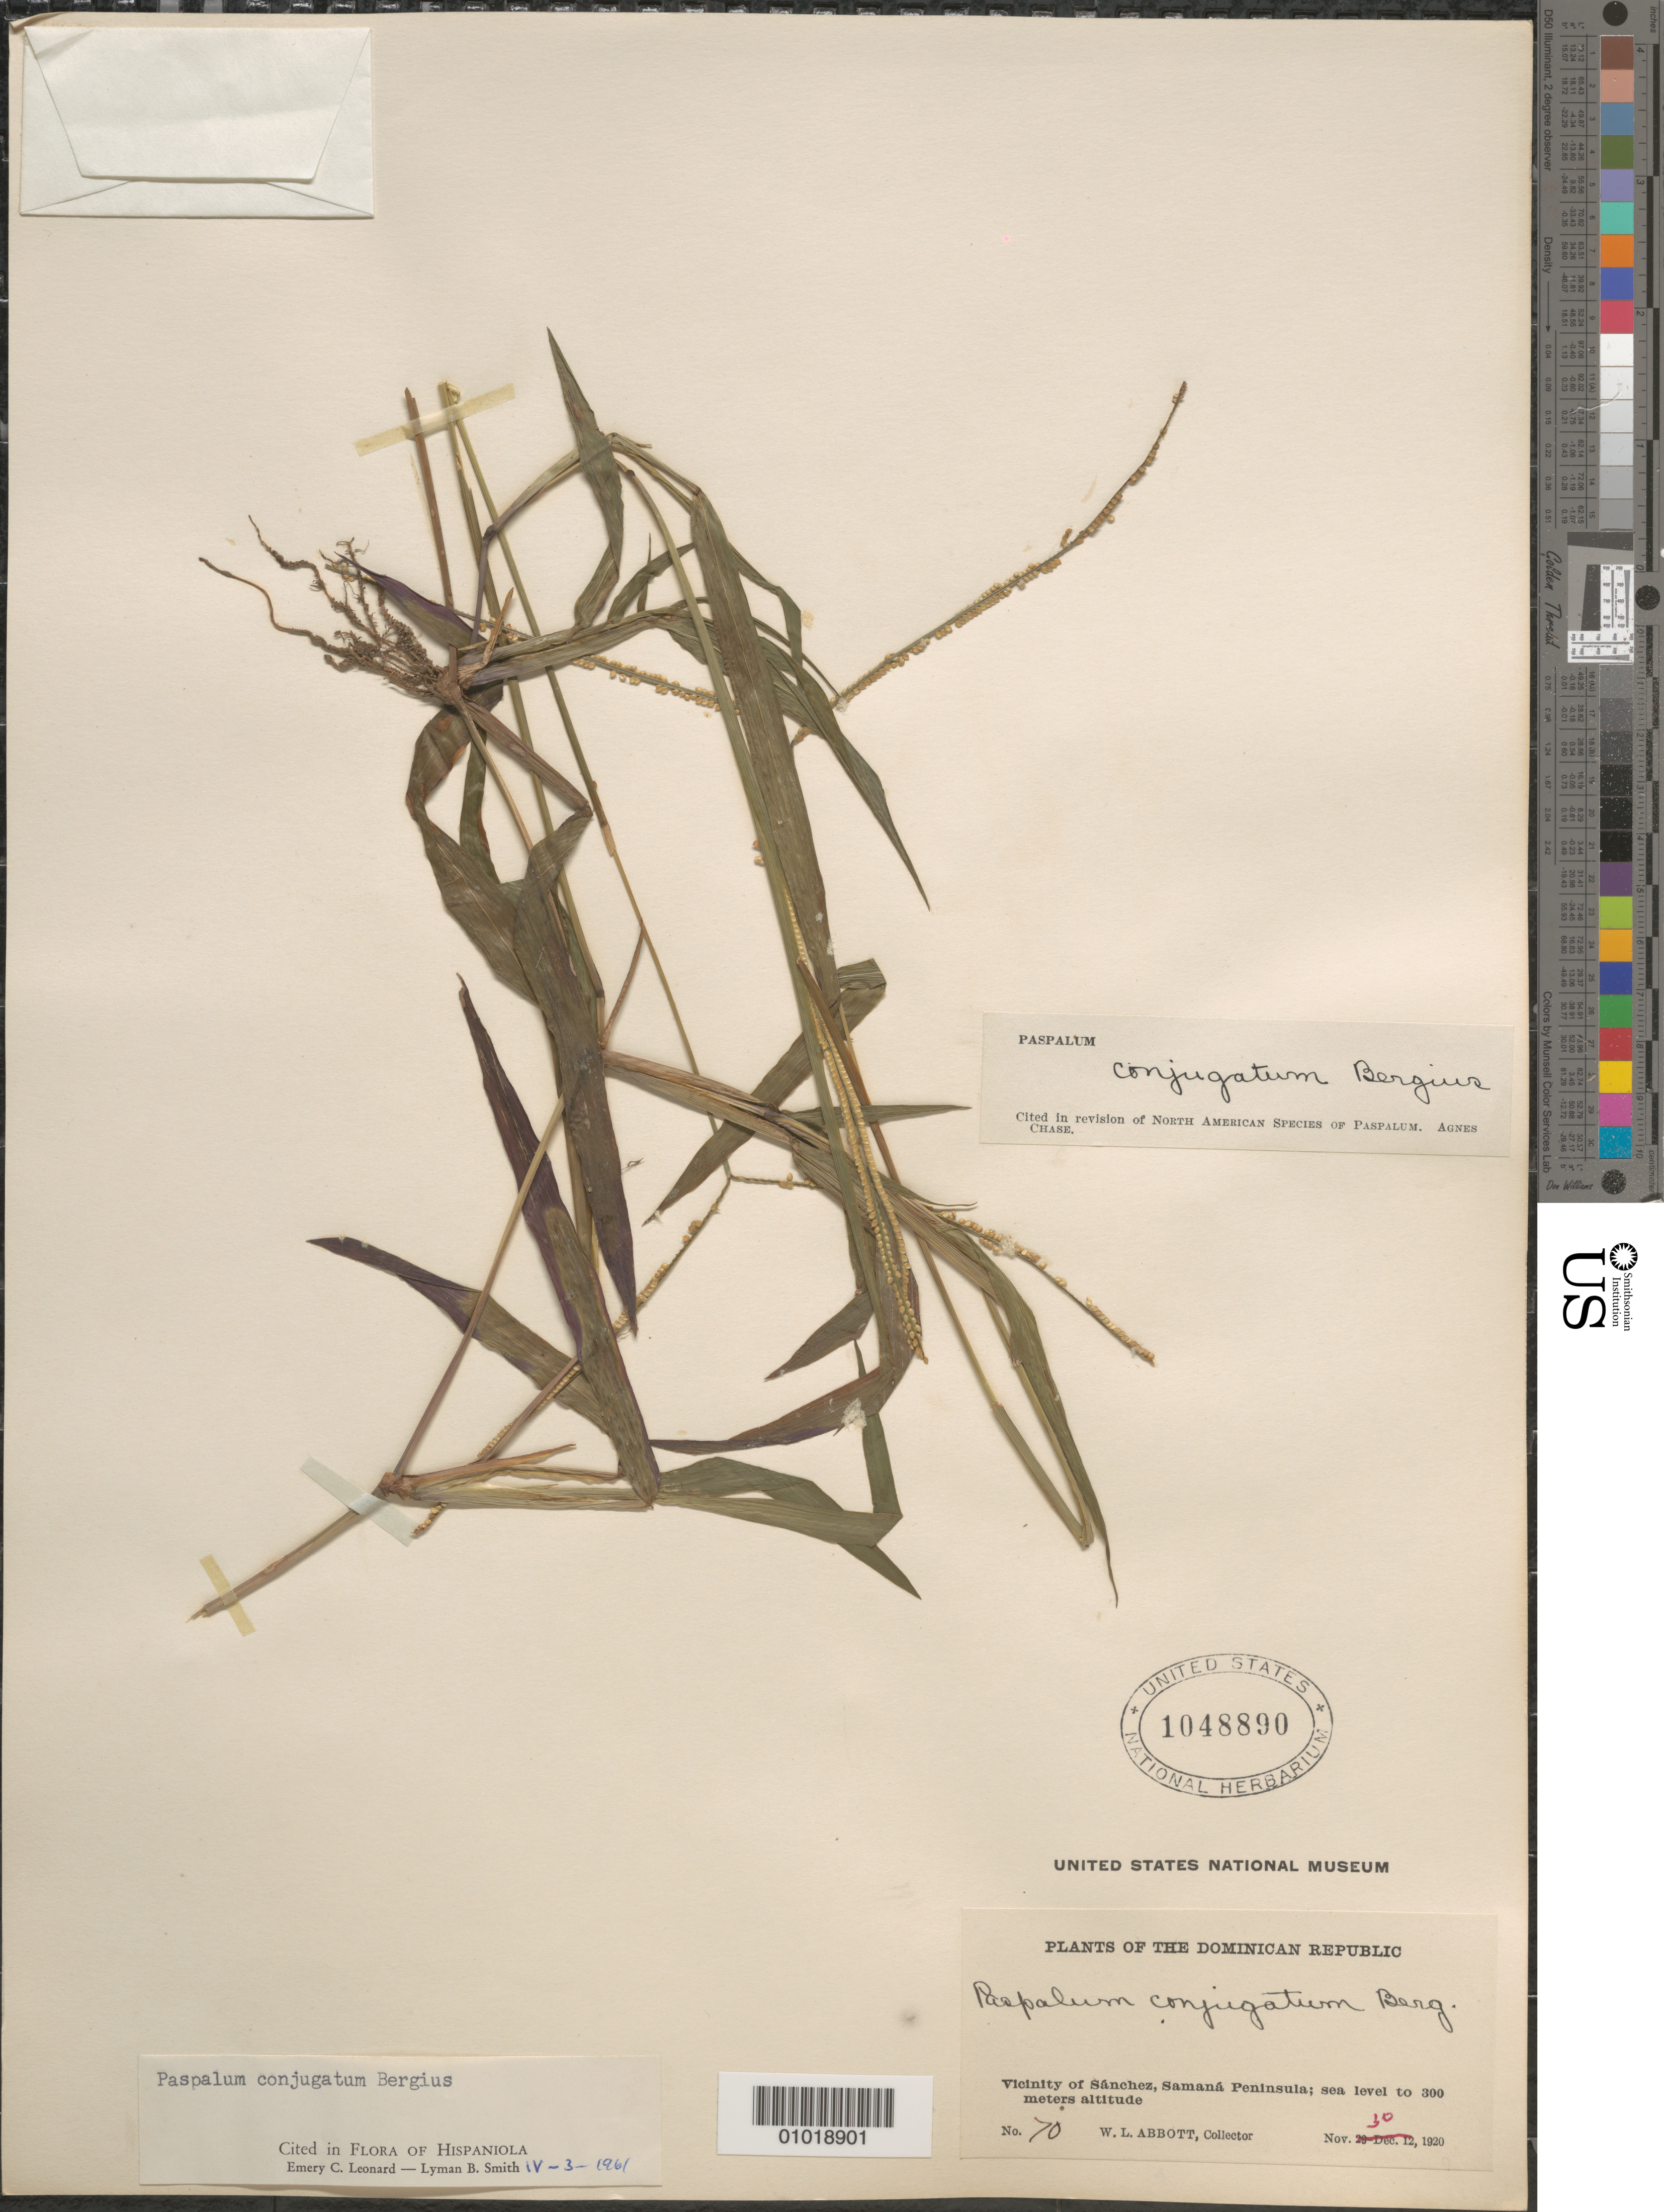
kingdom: Plantae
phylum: Tracheophyta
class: Liliopsida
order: Poales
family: Poaceae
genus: Paspalum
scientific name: Paspalum conjugatum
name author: P.J. Bergius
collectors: W. L. Abbott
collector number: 70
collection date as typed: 30 Nov 1920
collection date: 1920-11-30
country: Dominican Republic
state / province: Samaná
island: Hispaniola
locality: Vic. of Sanchez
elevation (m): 0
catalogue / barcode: US 1048890